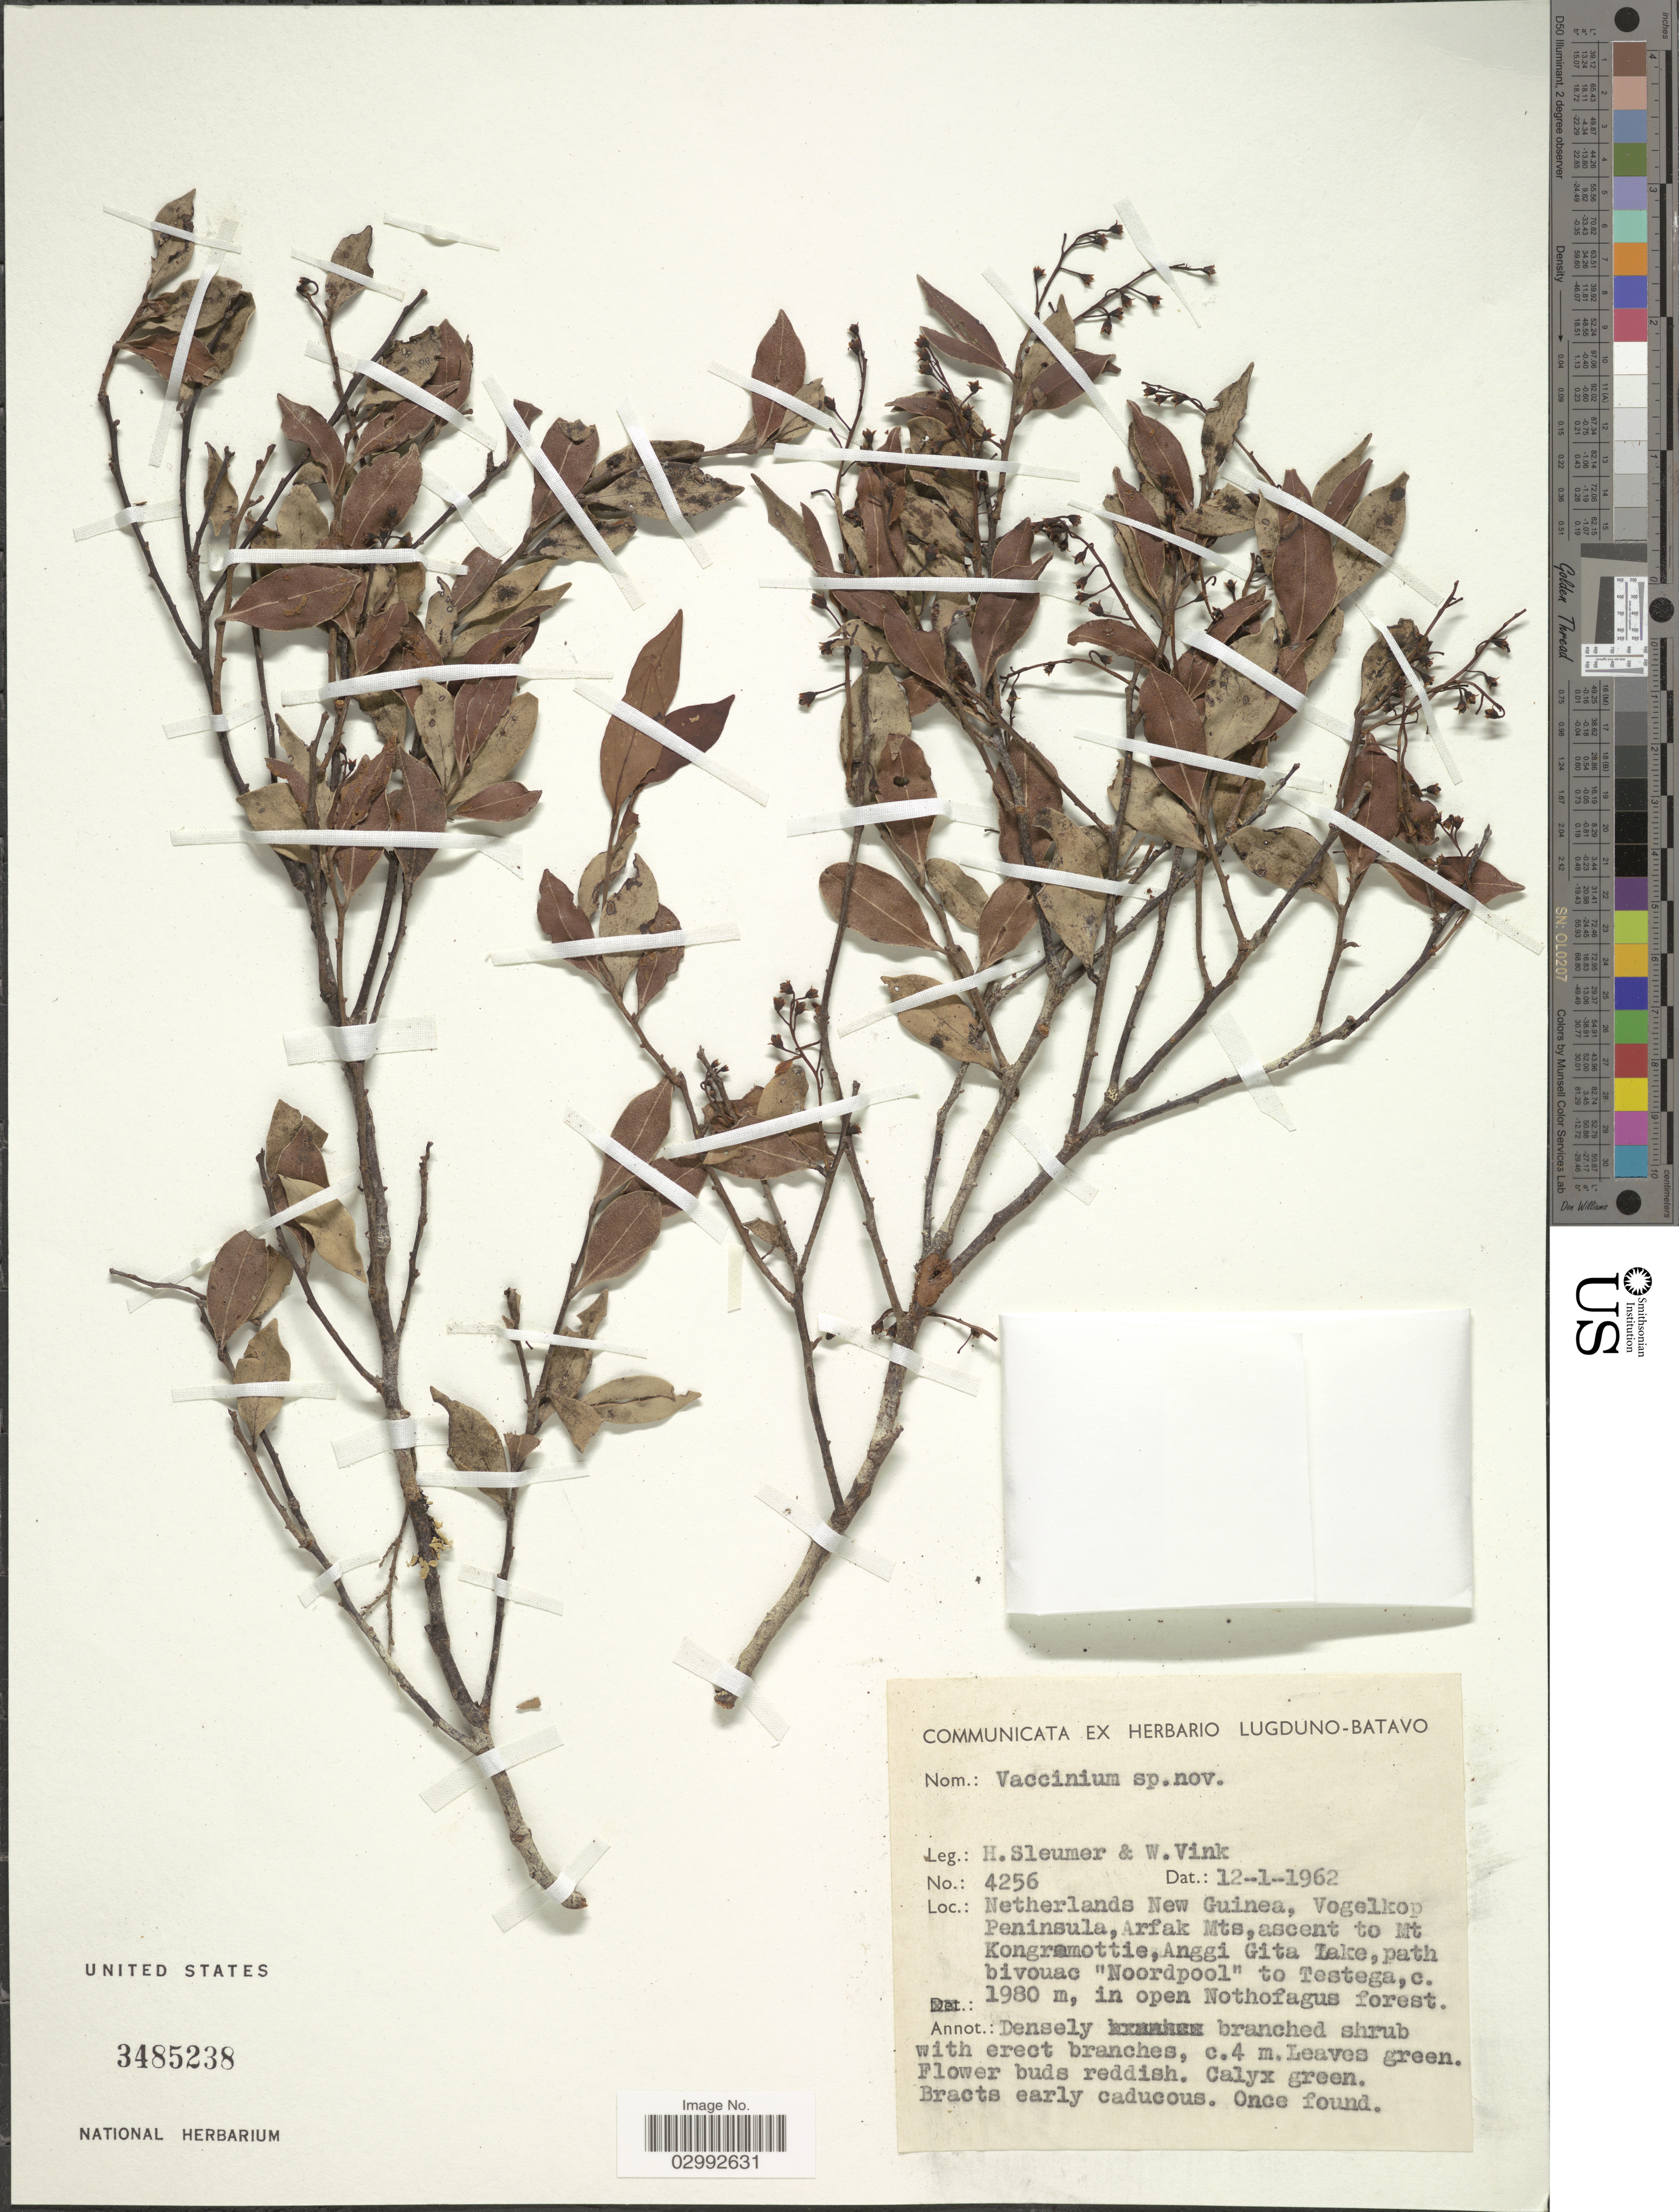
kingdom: Plantae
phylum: Tracheophyta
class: Magnoliopsida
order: Ericales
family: Ericaceae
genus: Vaccinium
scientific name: Vaccinium sp.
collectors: H. O. Sleumer & W. Vink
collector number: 4256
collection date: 1962-01-12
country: Indonesia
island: New Guinea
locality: Netherlands New Guinea, Vogelkop Peninsula, Arfak Mts, ascent to Mt Kongramottie, Anggi Gita Lake, path bivouac "Noordpool" to Testega.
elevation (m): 1980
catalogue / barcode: US 3485238